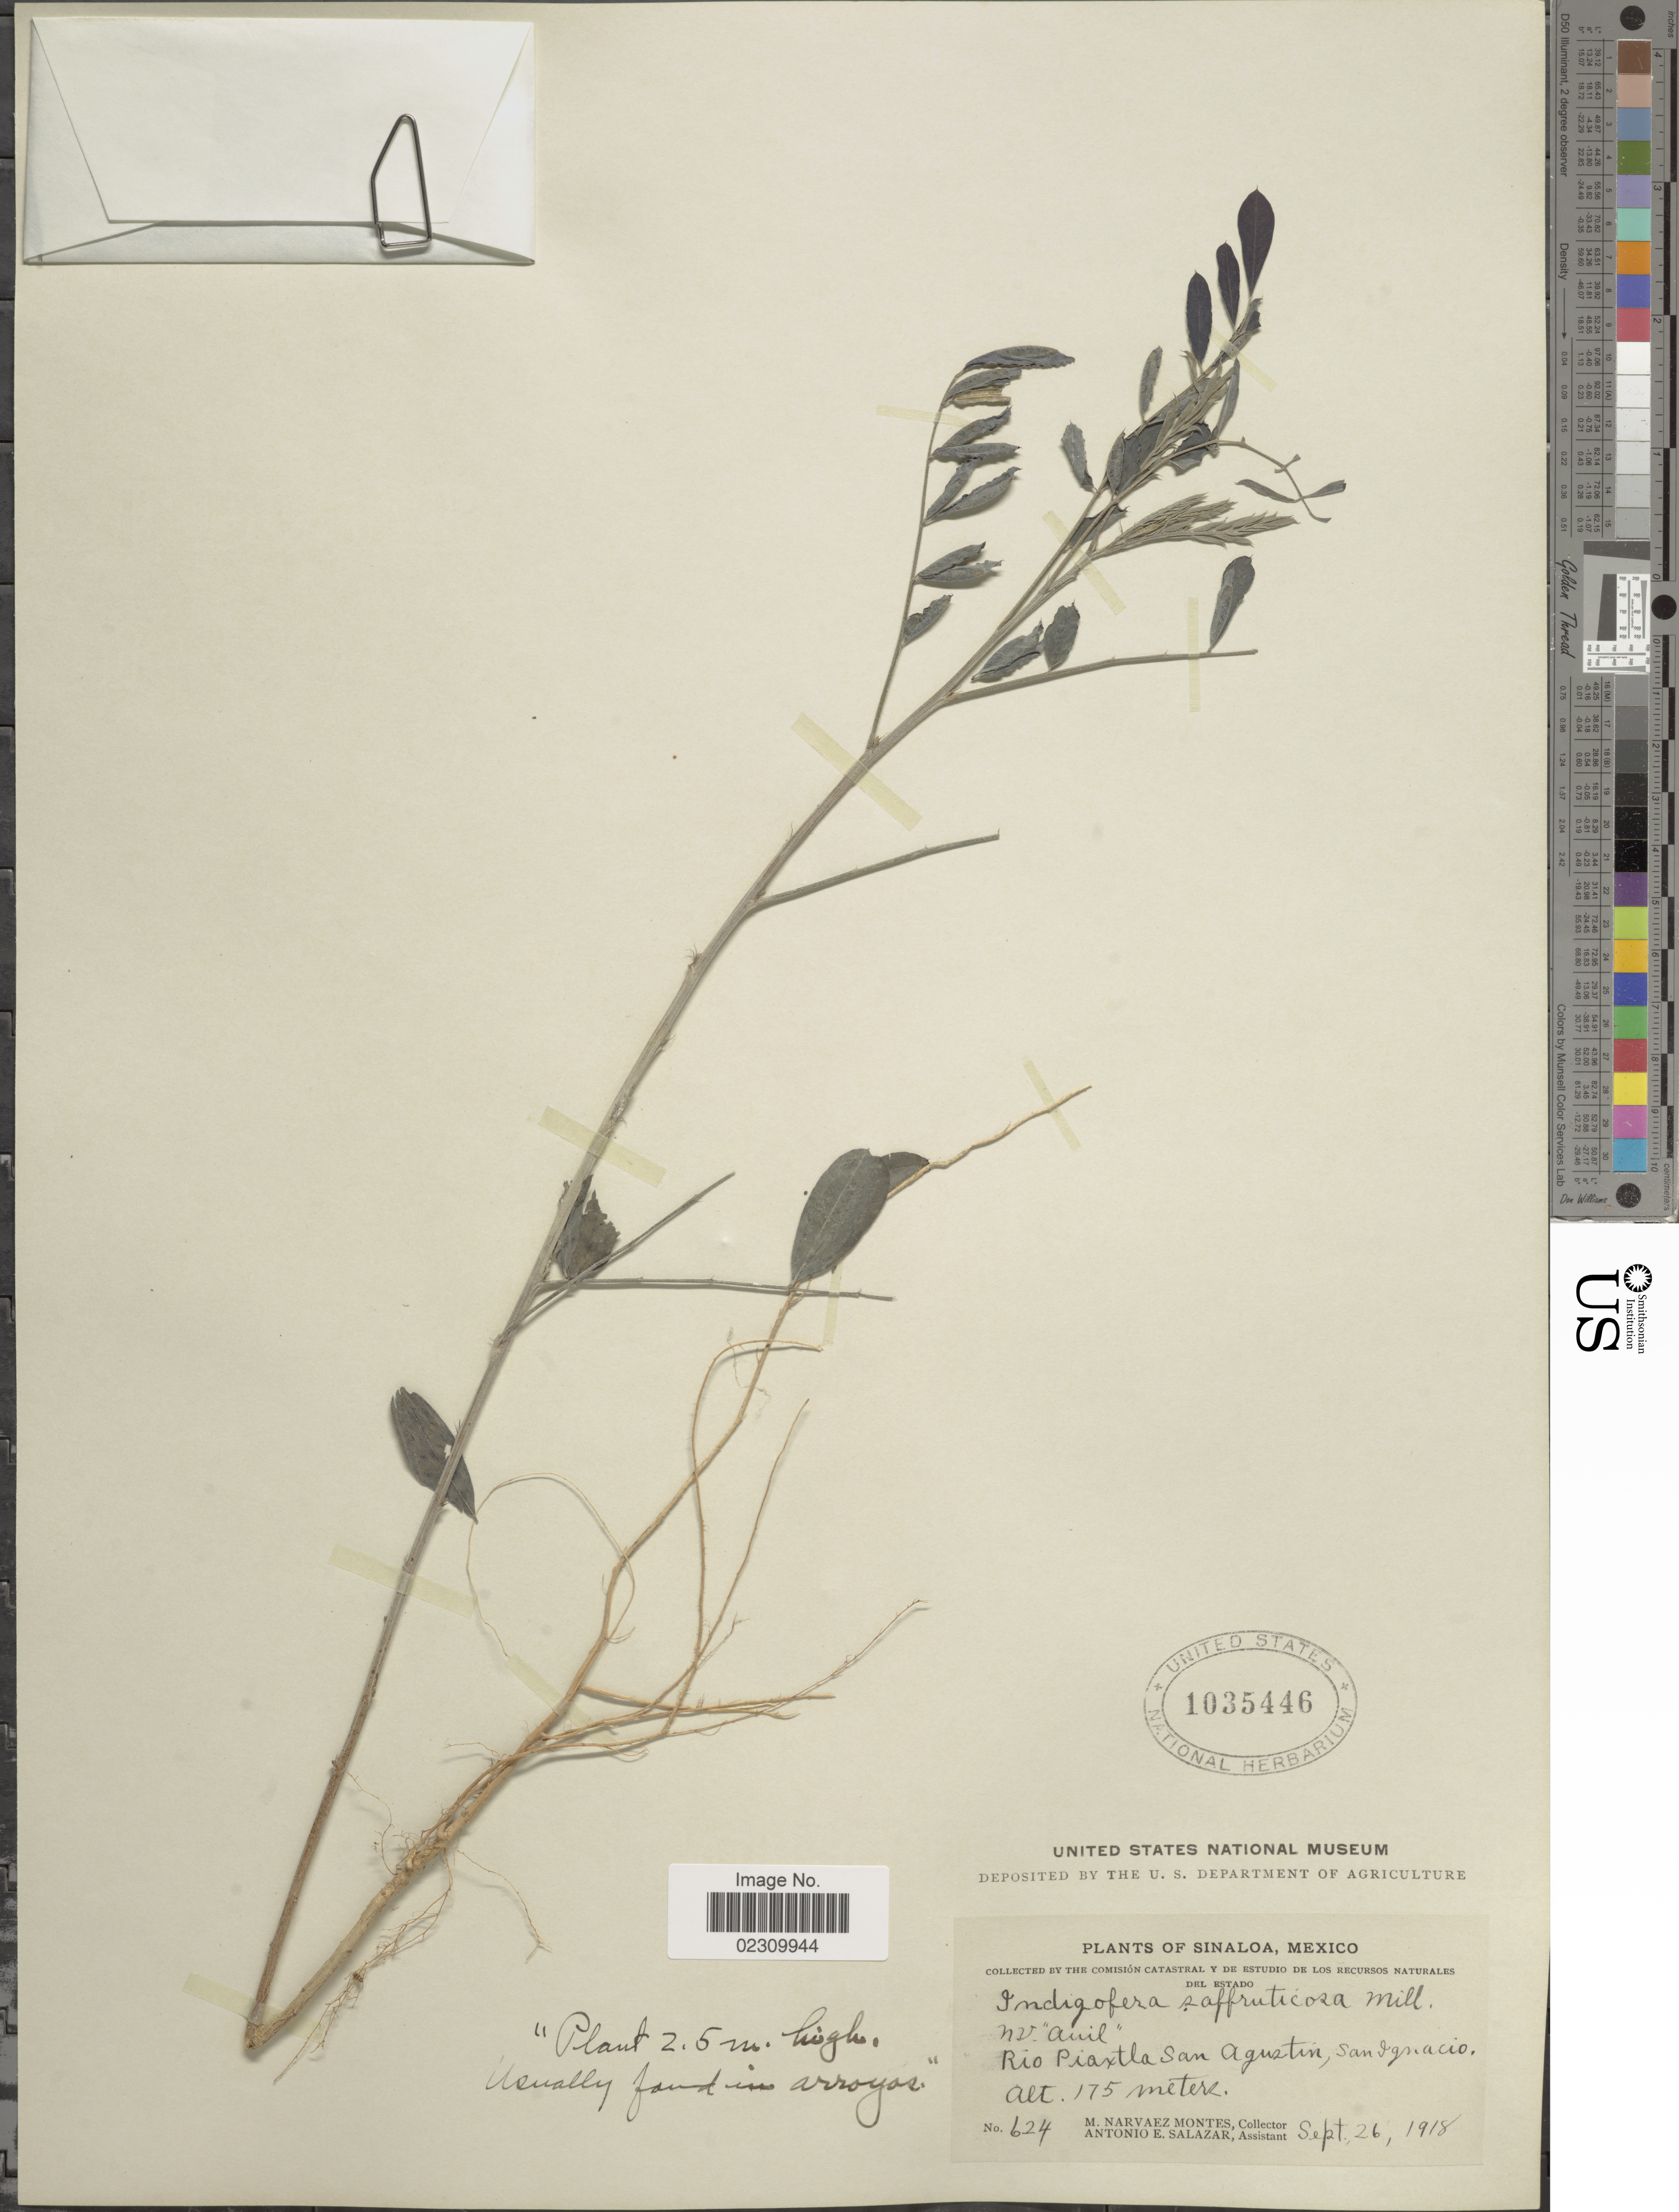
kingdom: Plantae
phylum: Tracheophyta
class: Magnoliopsida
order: Fabales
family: Fabaceae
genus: Indigofera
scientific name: Indigofera suffruticosa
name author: Mill.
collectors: M. Navarez Montes & A. E. Salazar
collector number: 624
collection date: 1918-09-26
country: Mexico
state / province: Sinaloa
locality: Rio Piaxtla San Augistin, San Ignacio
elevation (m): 175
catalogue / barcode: US 1035446